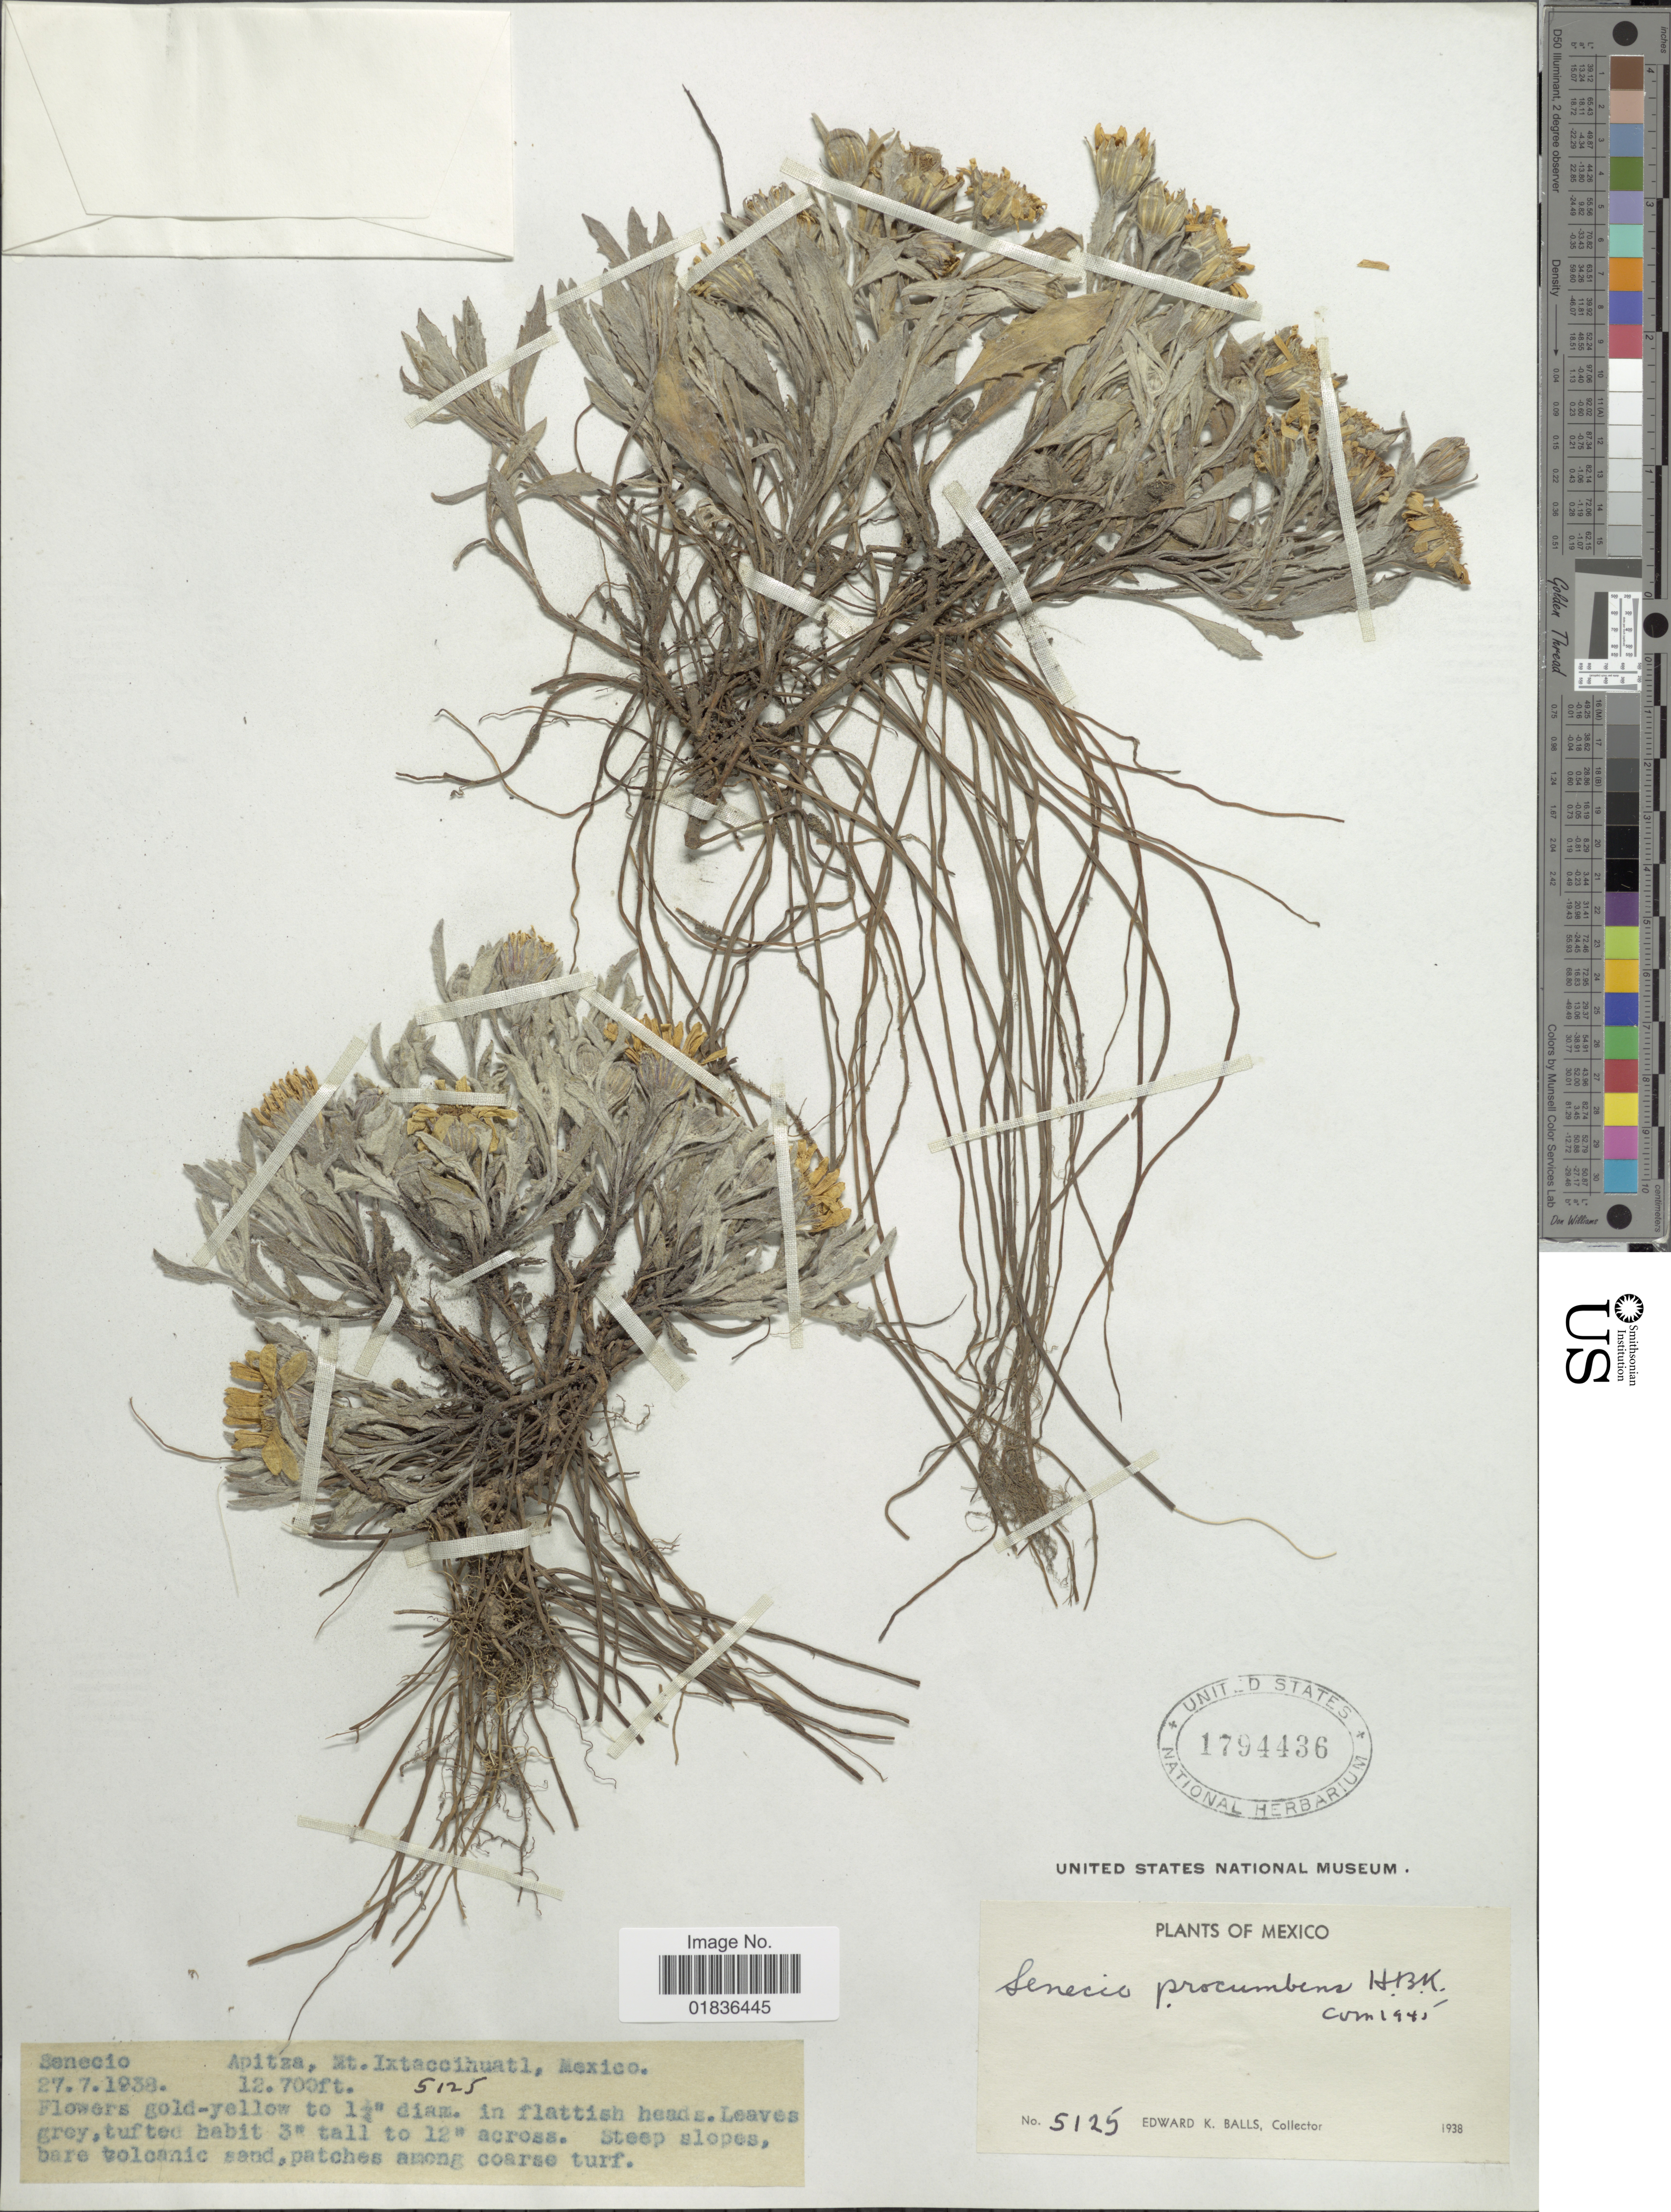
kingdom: Plantae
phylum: Tracheophyta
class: Magnoliopsida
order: Asterales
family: Asteraceae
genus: Senecio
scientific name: Senecio procumbens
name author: Kunth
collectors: E. K. Balls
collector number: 5125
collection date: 1938-07-27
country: Mexico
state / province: México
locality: Apitza, Mt. Ixtaccihuatl.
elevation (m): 3871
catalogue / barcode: US 1794436